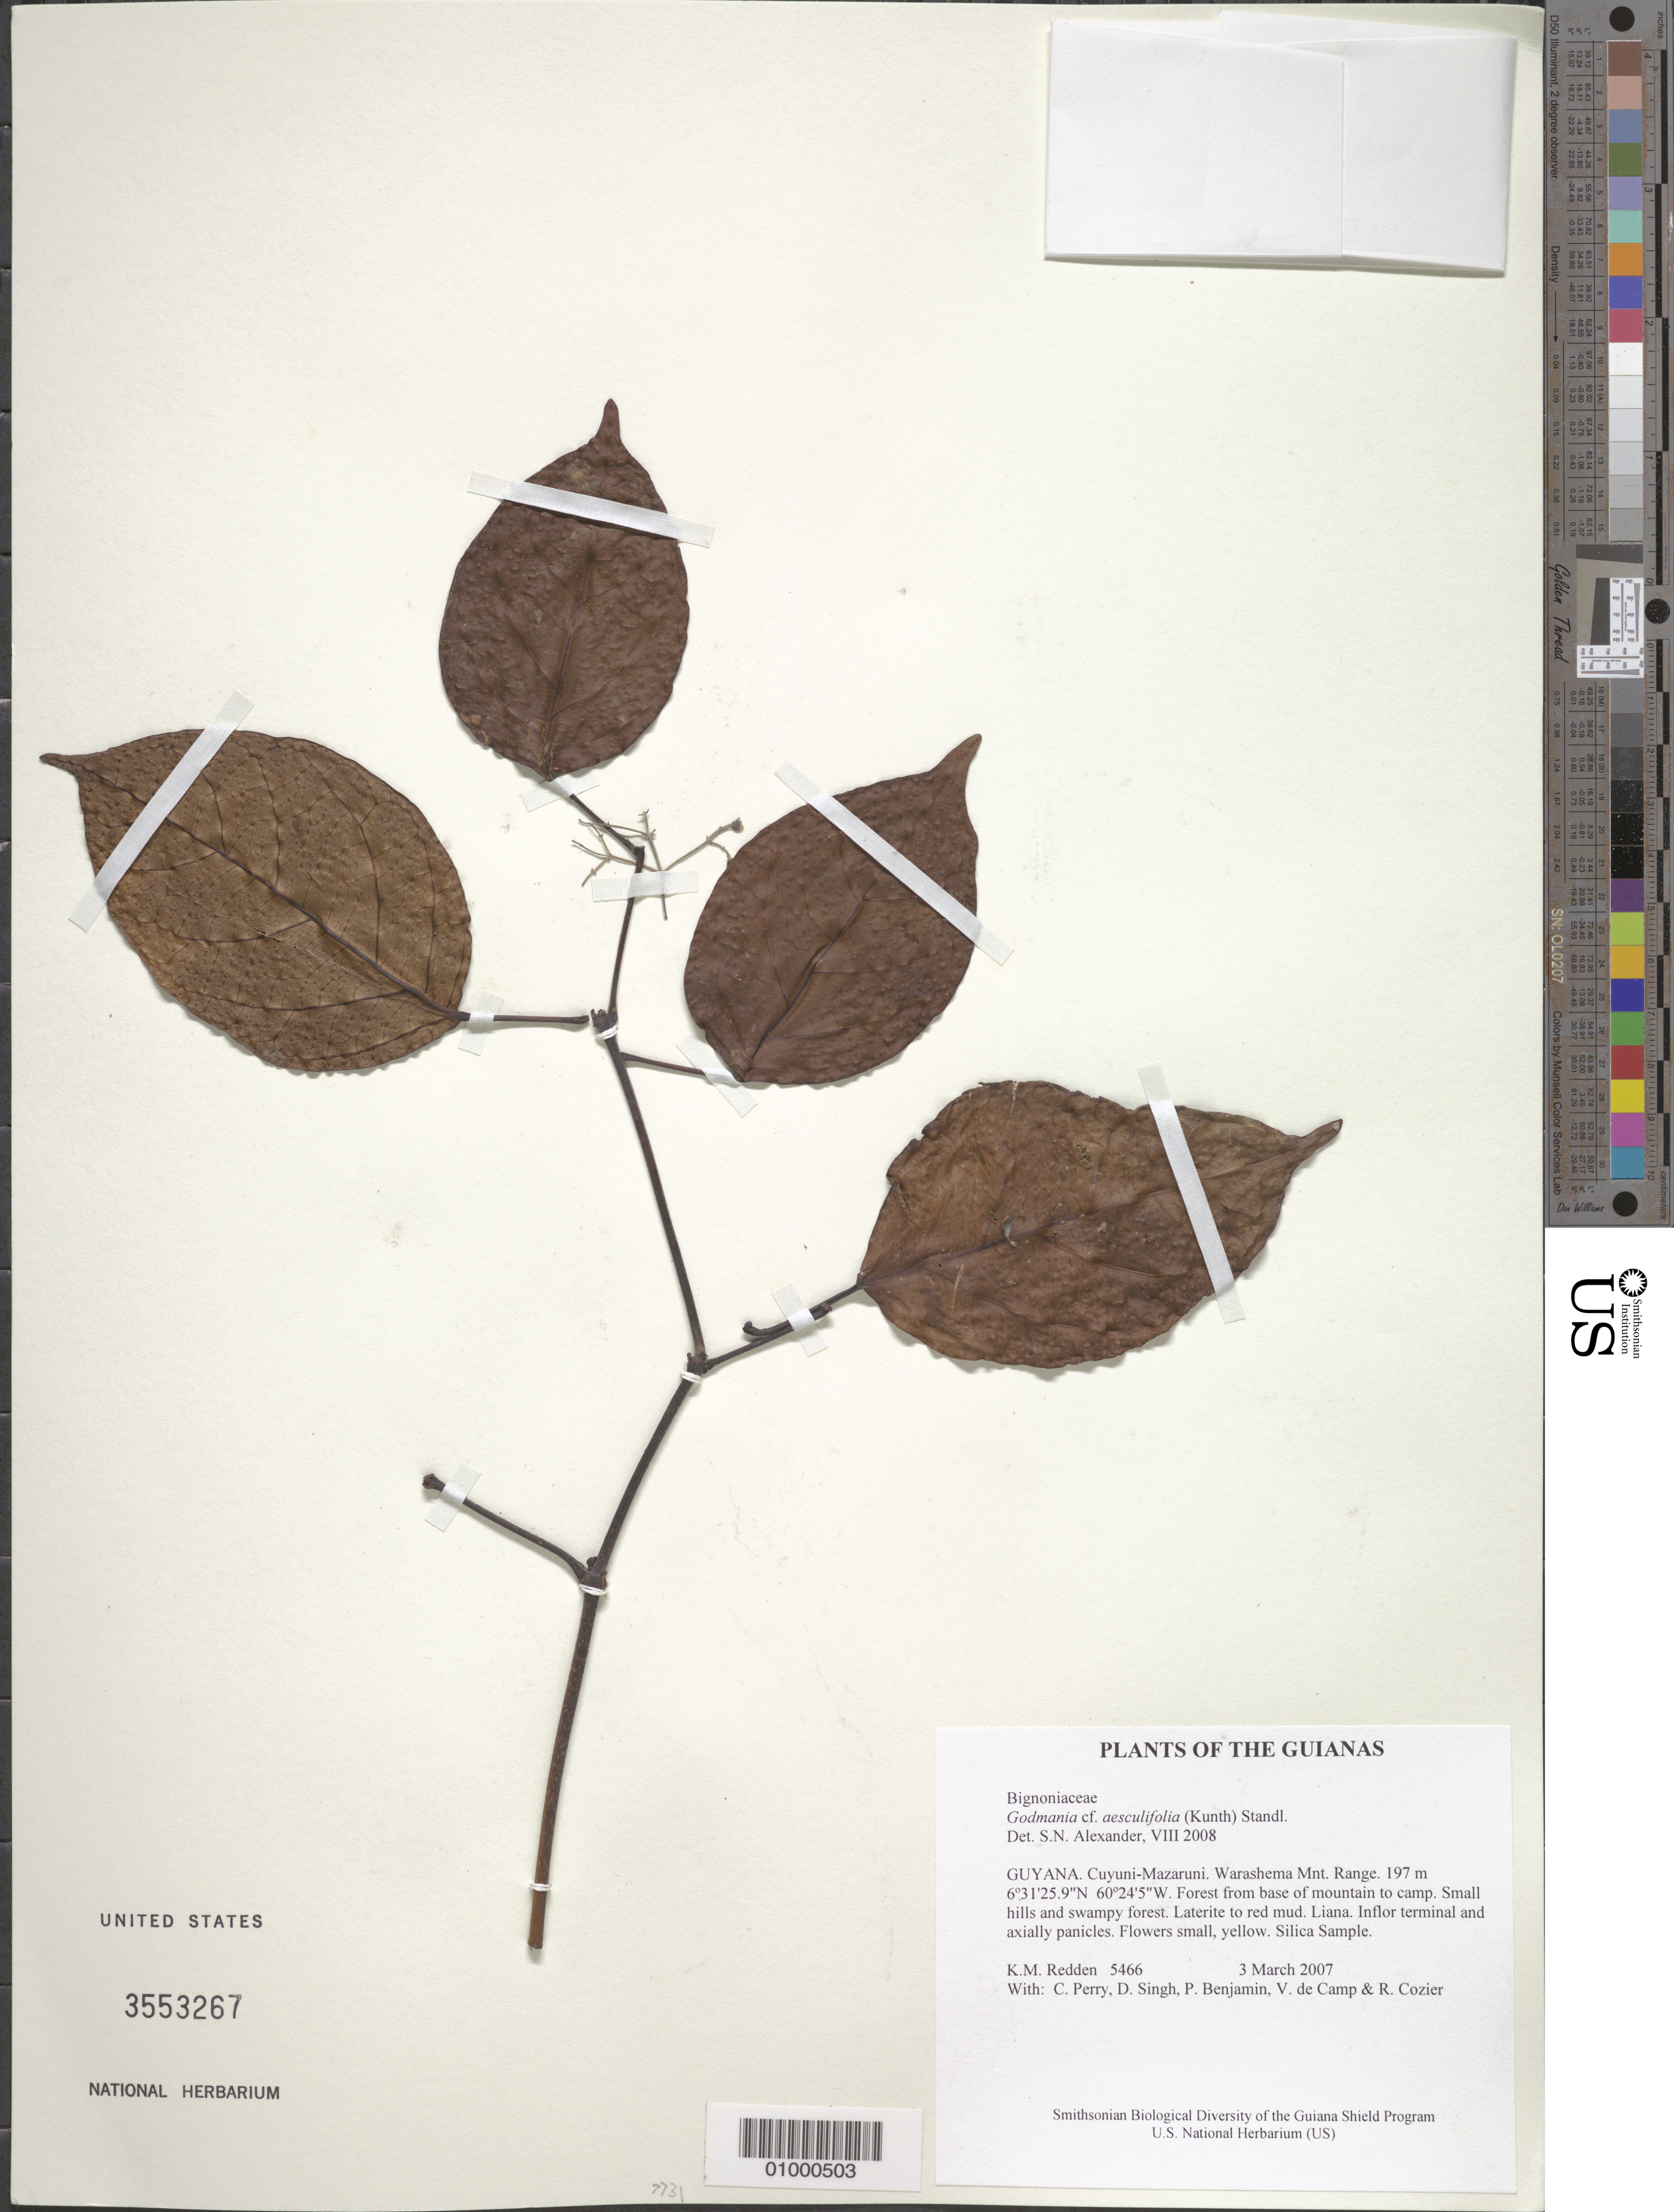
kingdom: Plantae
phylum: Tracheophyta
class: Magnoliopsida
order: Lamiales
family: Bignoniaceae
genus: Godmania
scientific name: Godmania aesculifolia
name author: Standl.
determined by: Alexander, S. N.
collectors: K. M. Redden, C. Perry, D. Singh, P. Benjamin, V. De Camp & R. Cozier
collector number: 5466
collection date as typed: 3 March 2007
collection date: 2007-03-03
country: Guyana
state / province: Cuyuni-Mazaruni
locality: Warashema Mnt. Range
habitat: Forest from base of mountain to camp. Small hills and swampy forest. Laterite to red mud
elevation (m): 197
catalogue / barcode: US 3553267